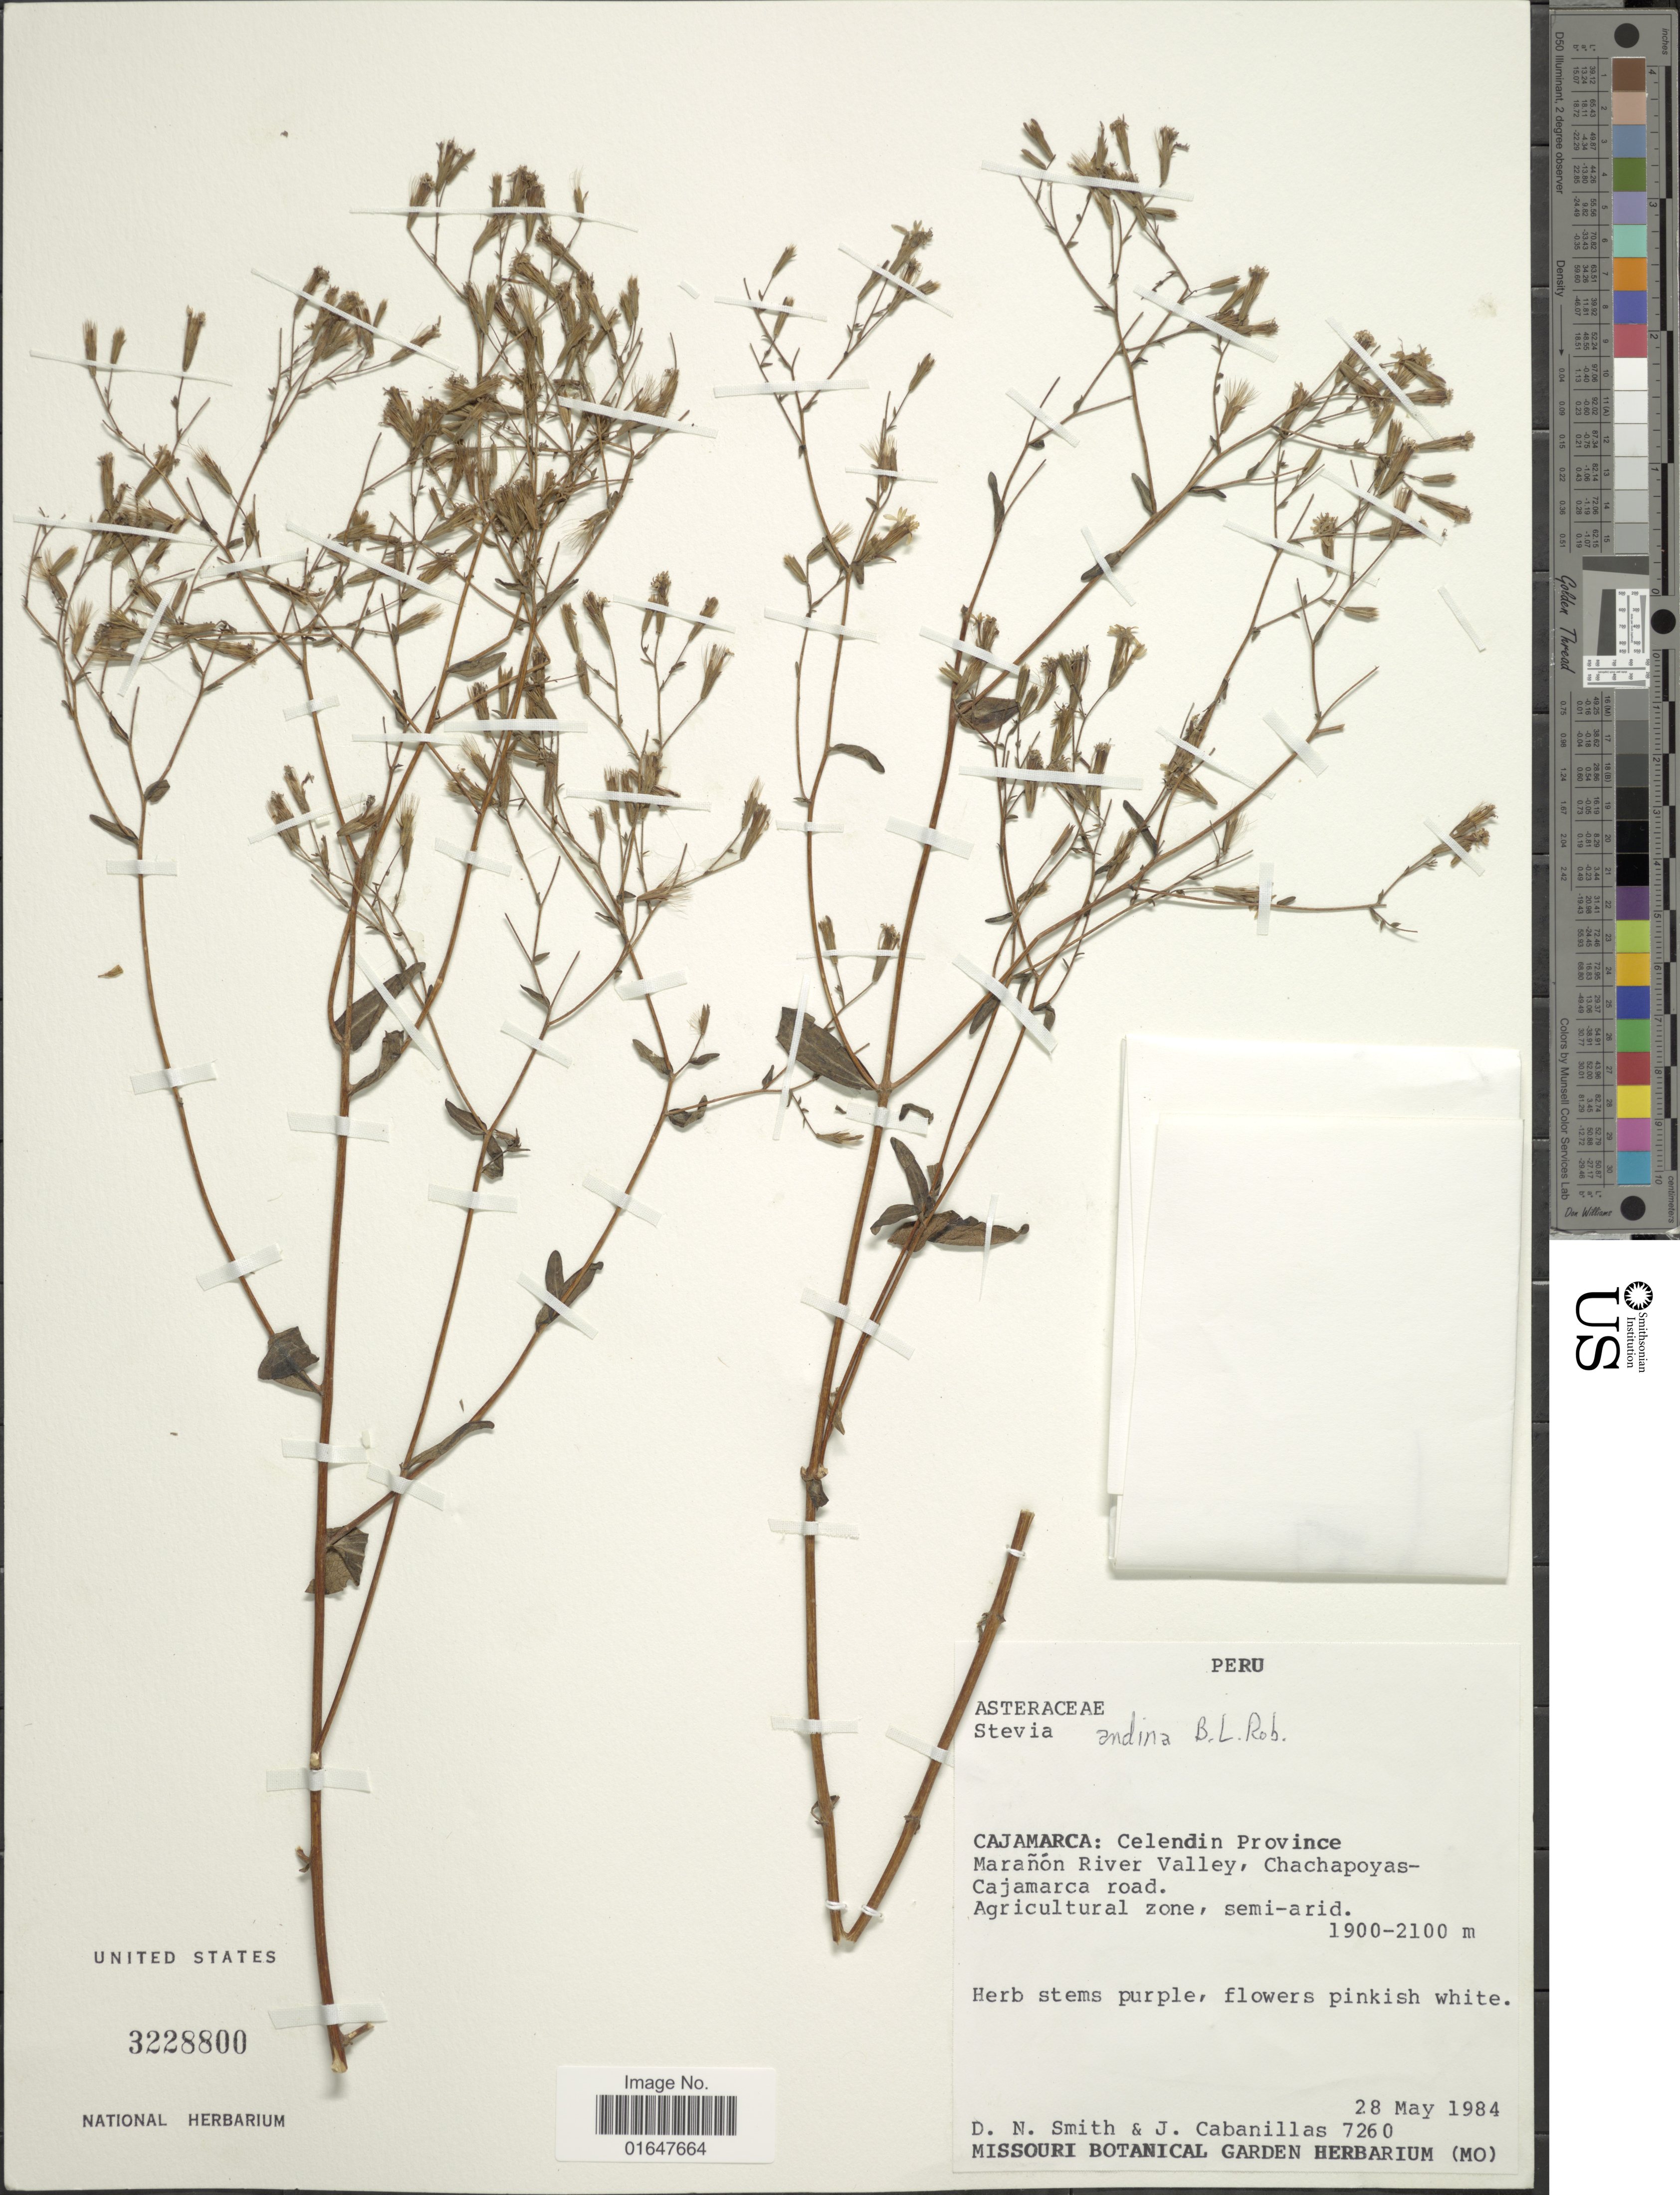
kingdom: Plantae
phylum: Tracheophyta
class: Magnoliopsida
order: Asterales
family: Asteraceae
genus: Stevia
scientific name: Stevia andina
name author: B.L. Rob.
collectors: D. Smith & J. Cabanillas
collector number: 7260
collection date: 1984-05-28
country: Peru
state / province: Cajamarca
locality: Celendin Province, Maranon River Valley, Chachapoyas-Cajamarca road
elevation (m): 1900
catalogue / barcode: US 3228800